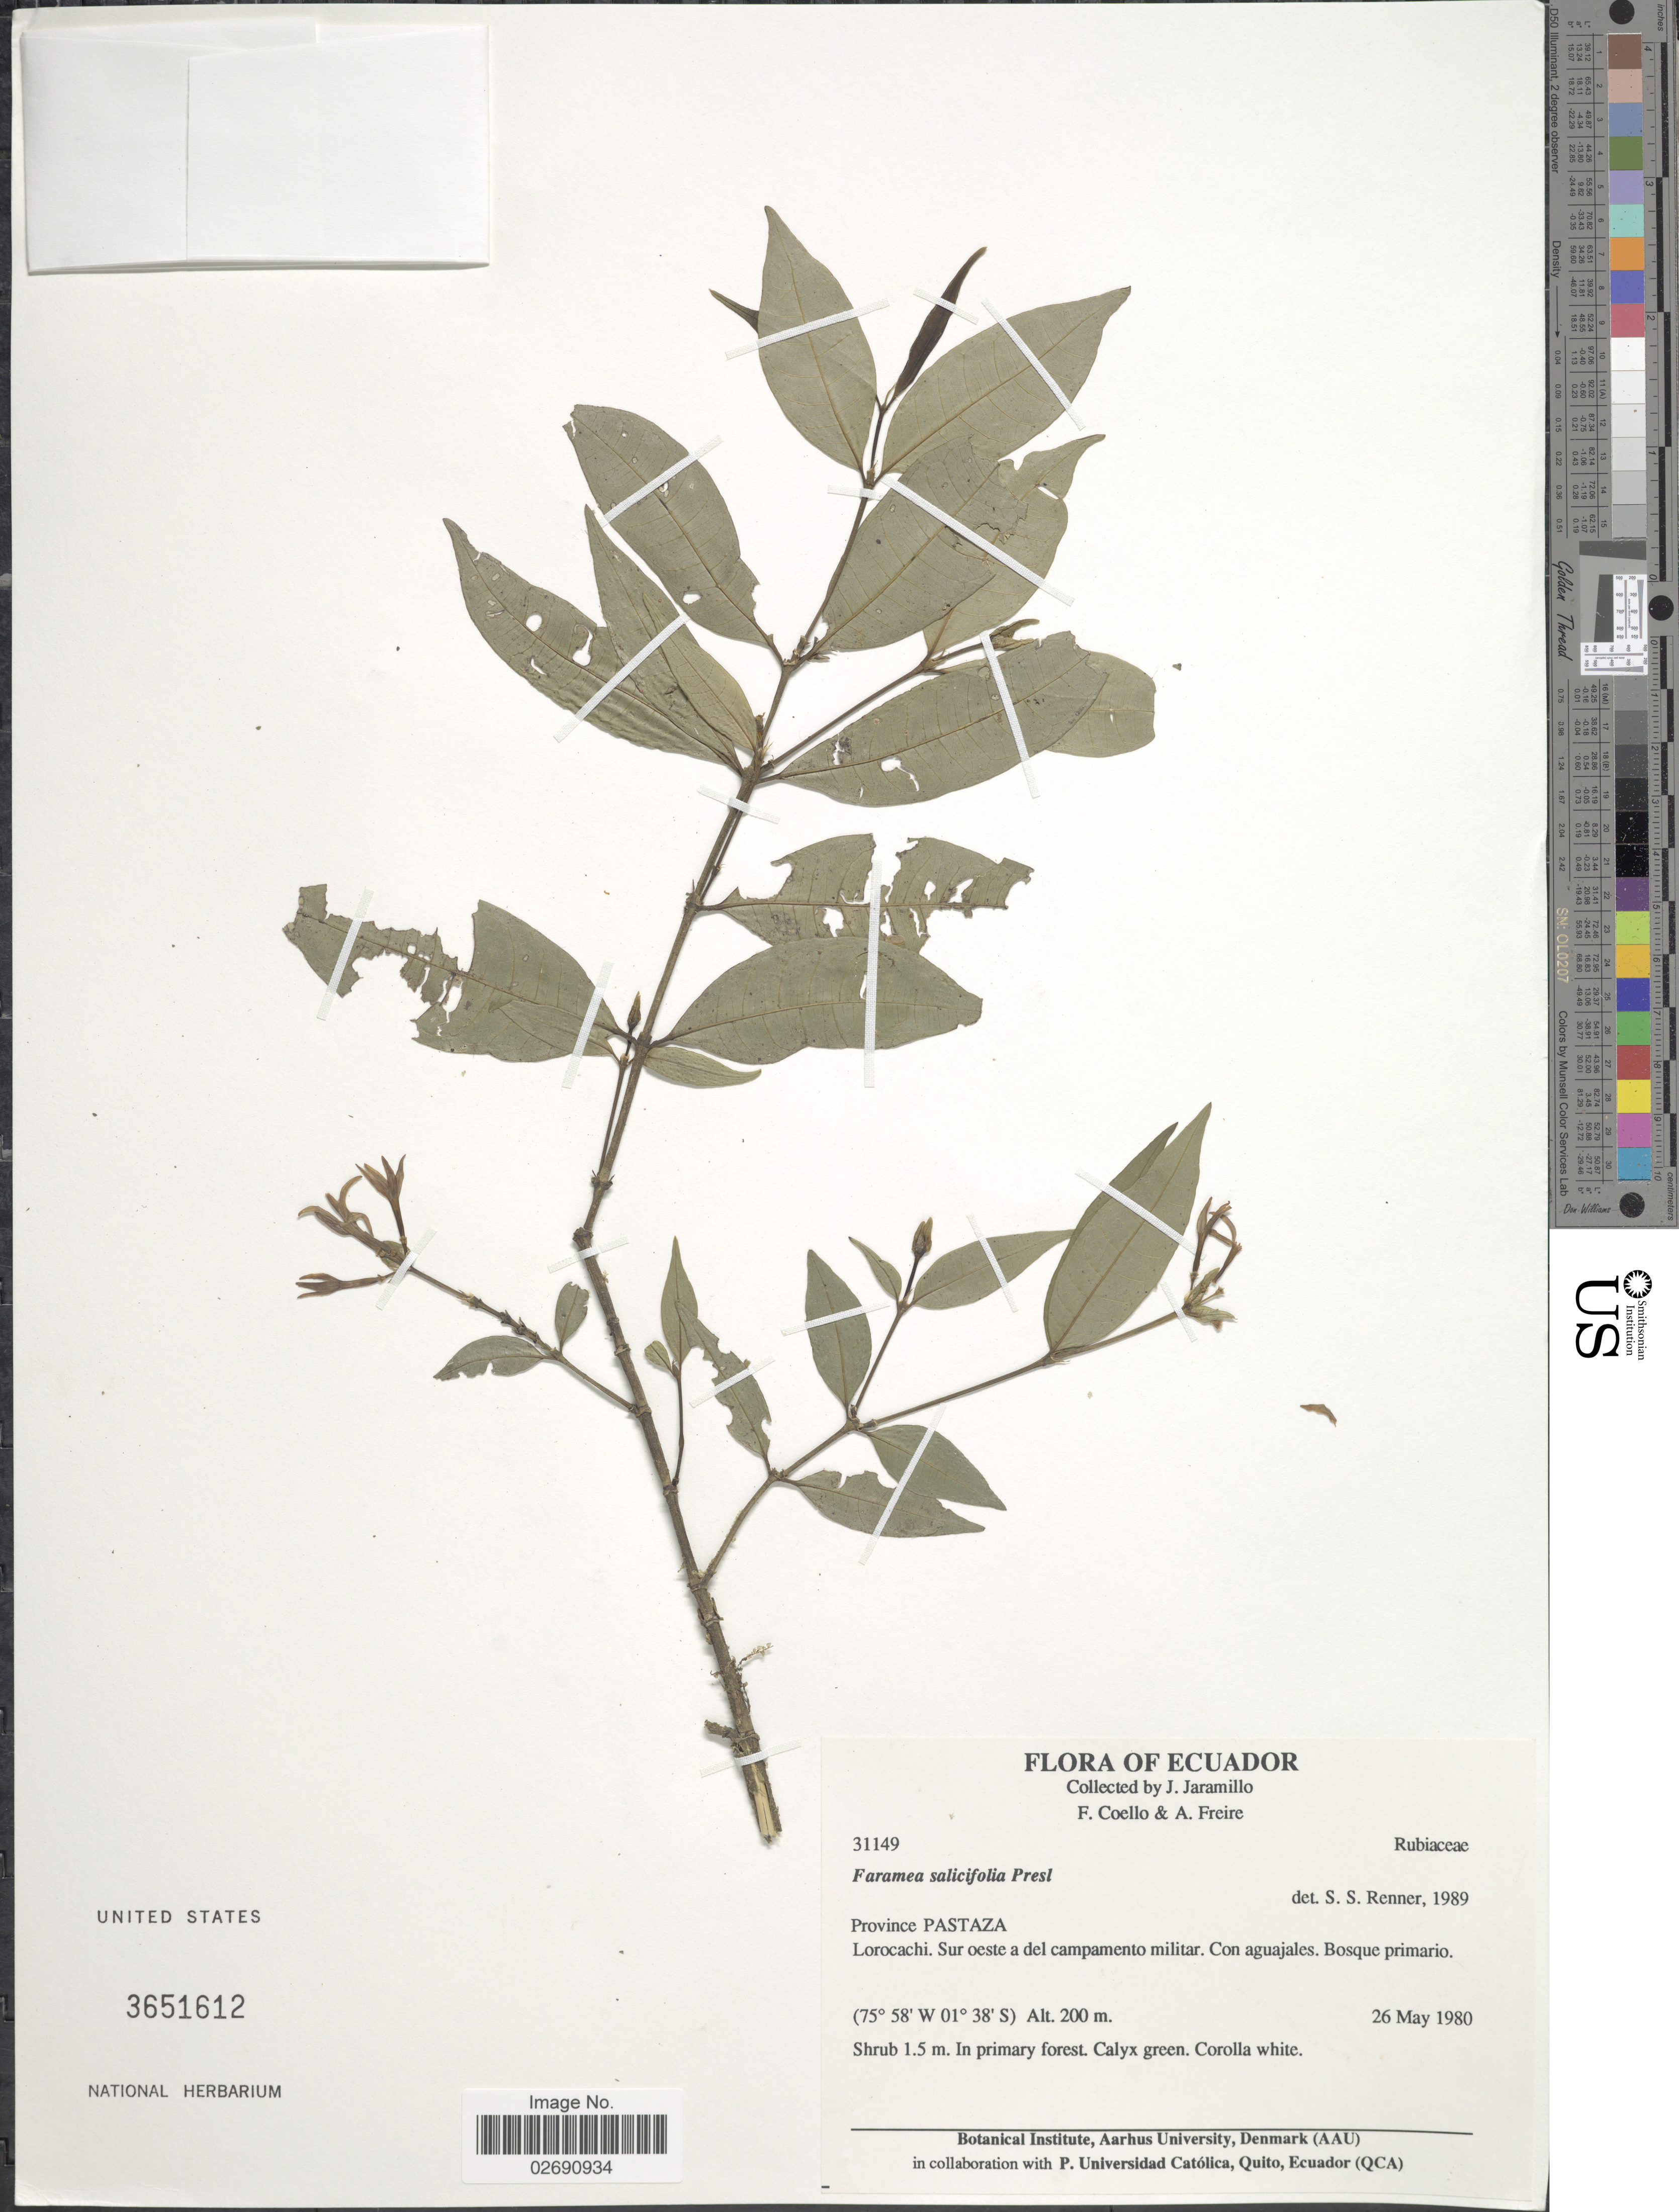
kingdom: Plantae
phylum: Tracheophyta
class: Magnoliopsida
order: Gentianales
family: Rubiaceae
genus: Faramea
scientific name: Faramea salicifolia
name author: C. Presl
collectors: J. Jaramillo, F. Coello & A. Freire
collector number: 31149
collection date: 1980-05-26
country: Ecuador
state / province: Pastaza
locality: Lorocachi. Sur oeste a del campamento militar.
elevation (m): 200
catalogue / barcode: US 3651612